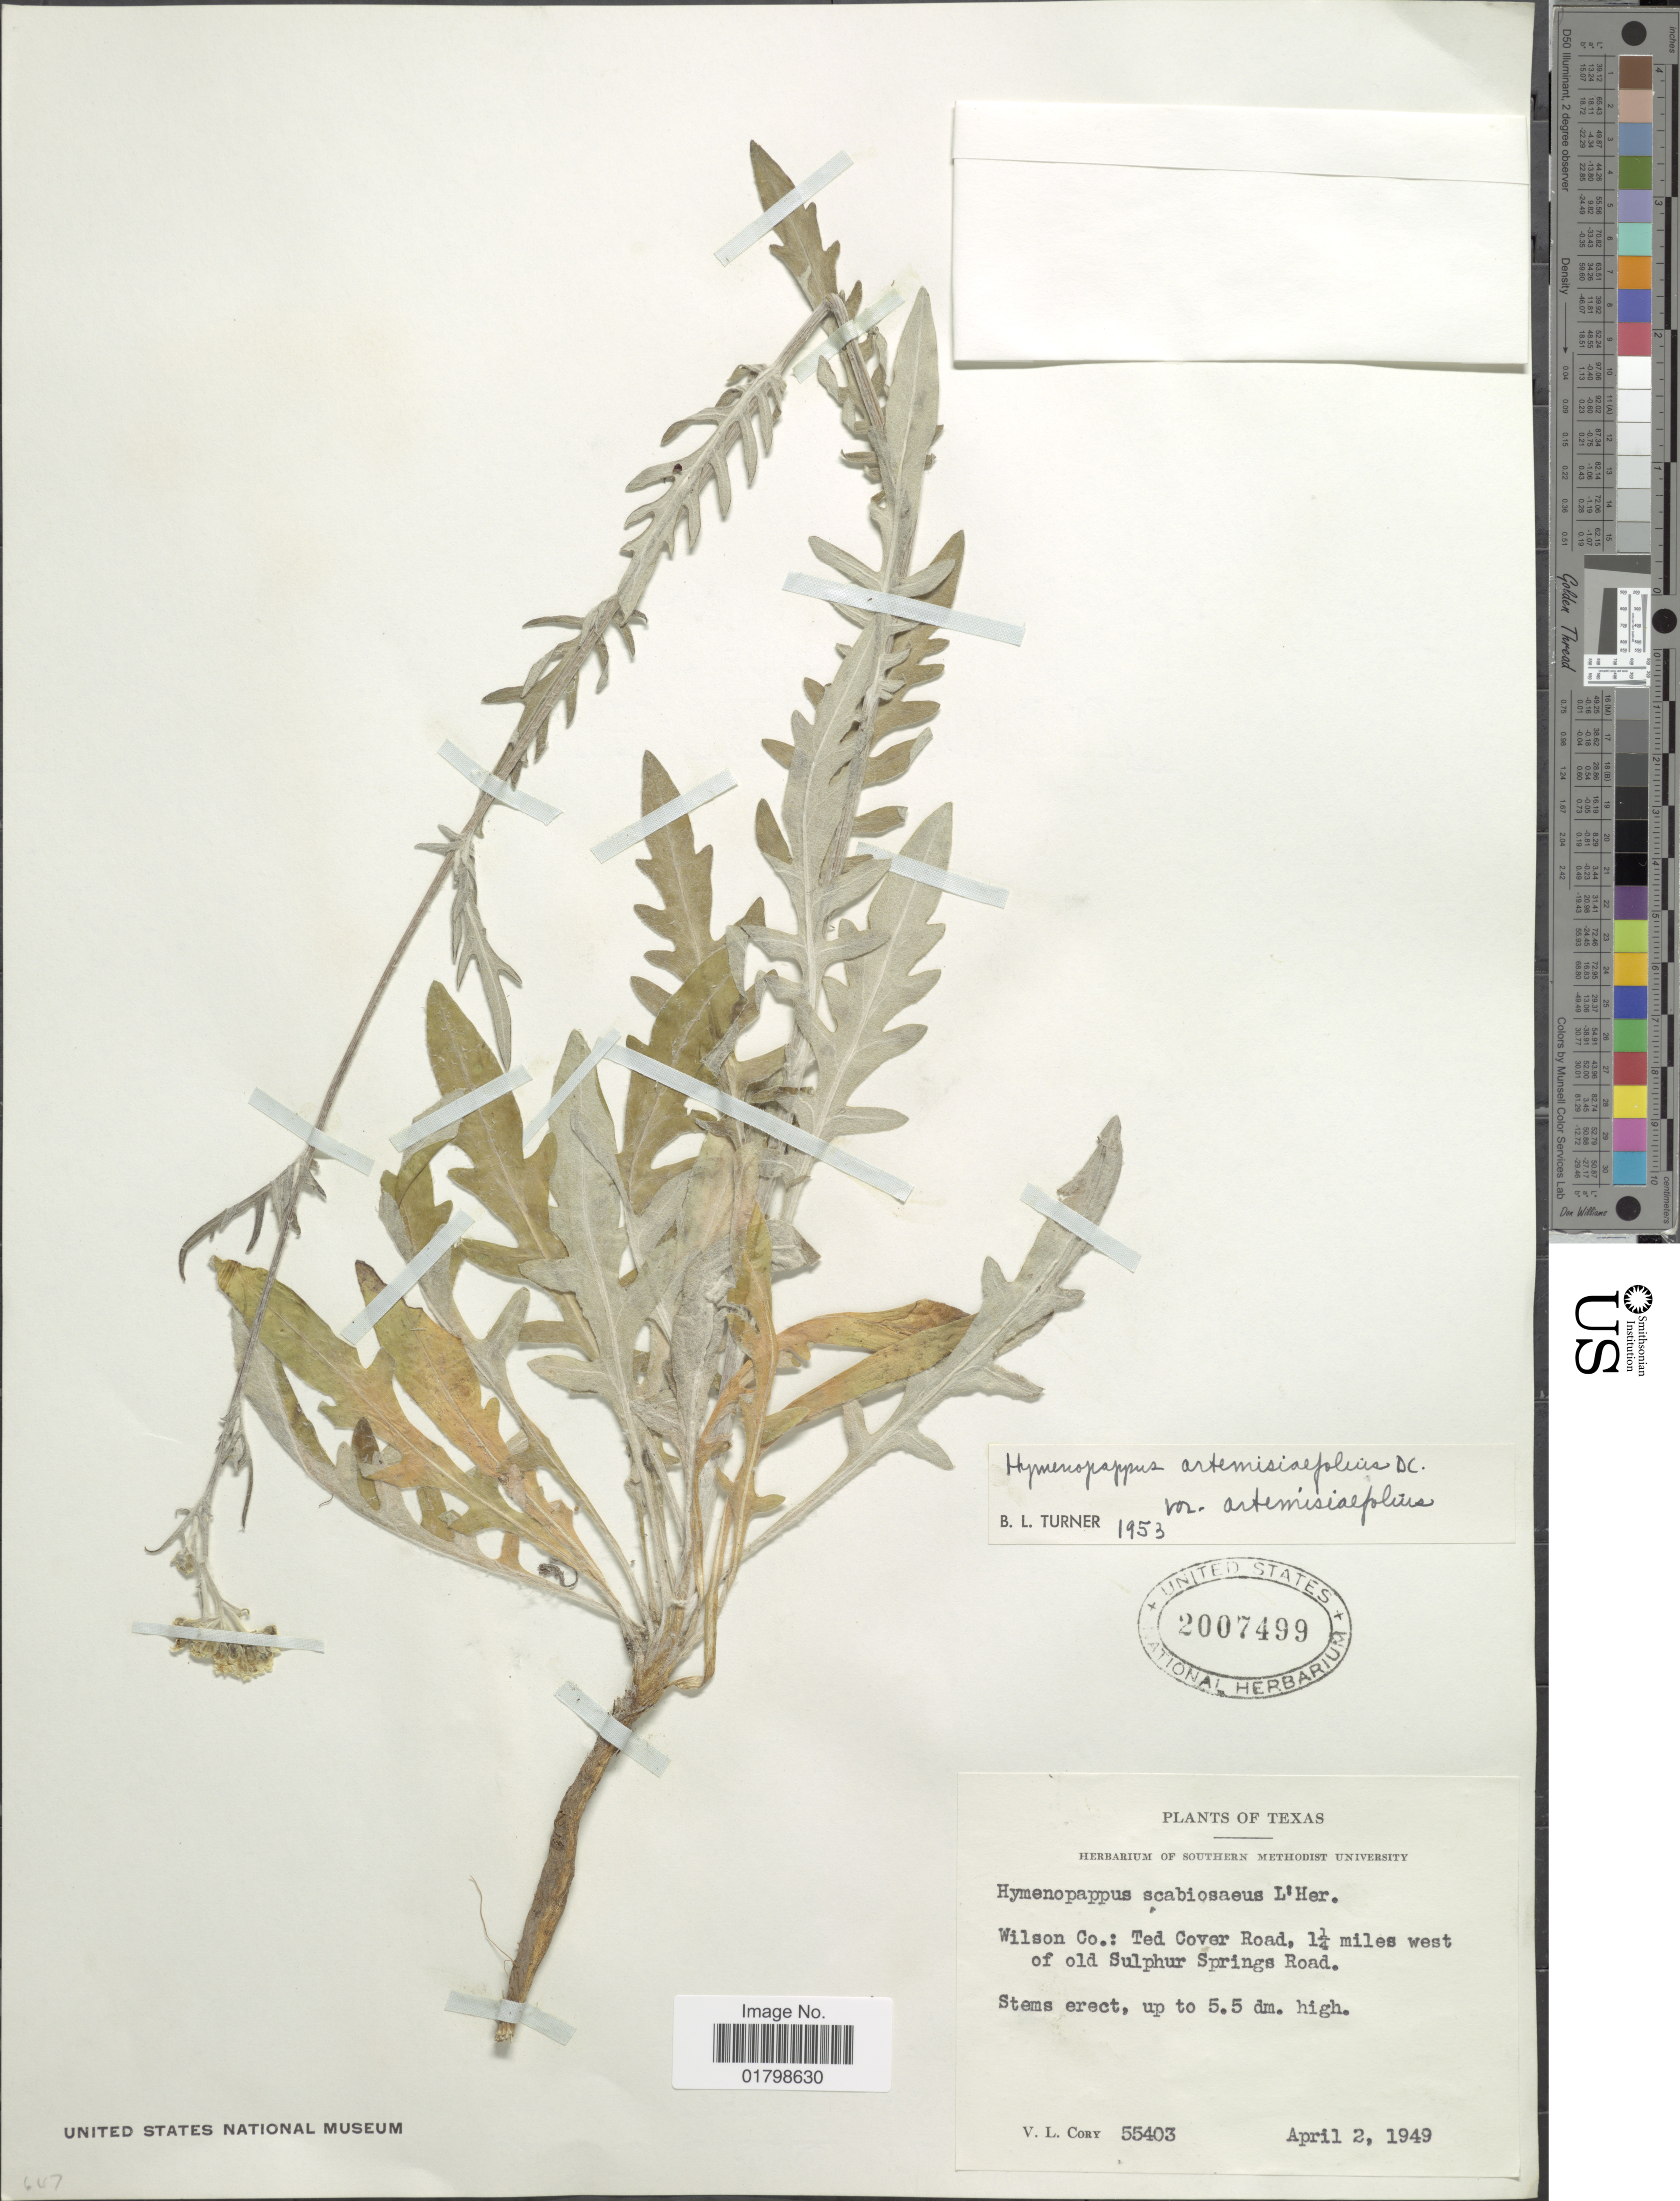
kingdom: Plantae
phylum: Tracheophyta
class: Magnoliopsida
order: Asterales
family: Asteraceae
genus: Hymenopappus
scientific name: Hymenopappus artemisiifolius var. artemisiifolius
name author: DC.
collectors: V. Cory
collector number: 55403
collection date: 1949-04-02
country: United States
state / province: Texas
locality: Wilson Co.: Ted Cover Road, 1¼ miles west of Old Sulphur Springs road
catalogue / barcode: US 2007499